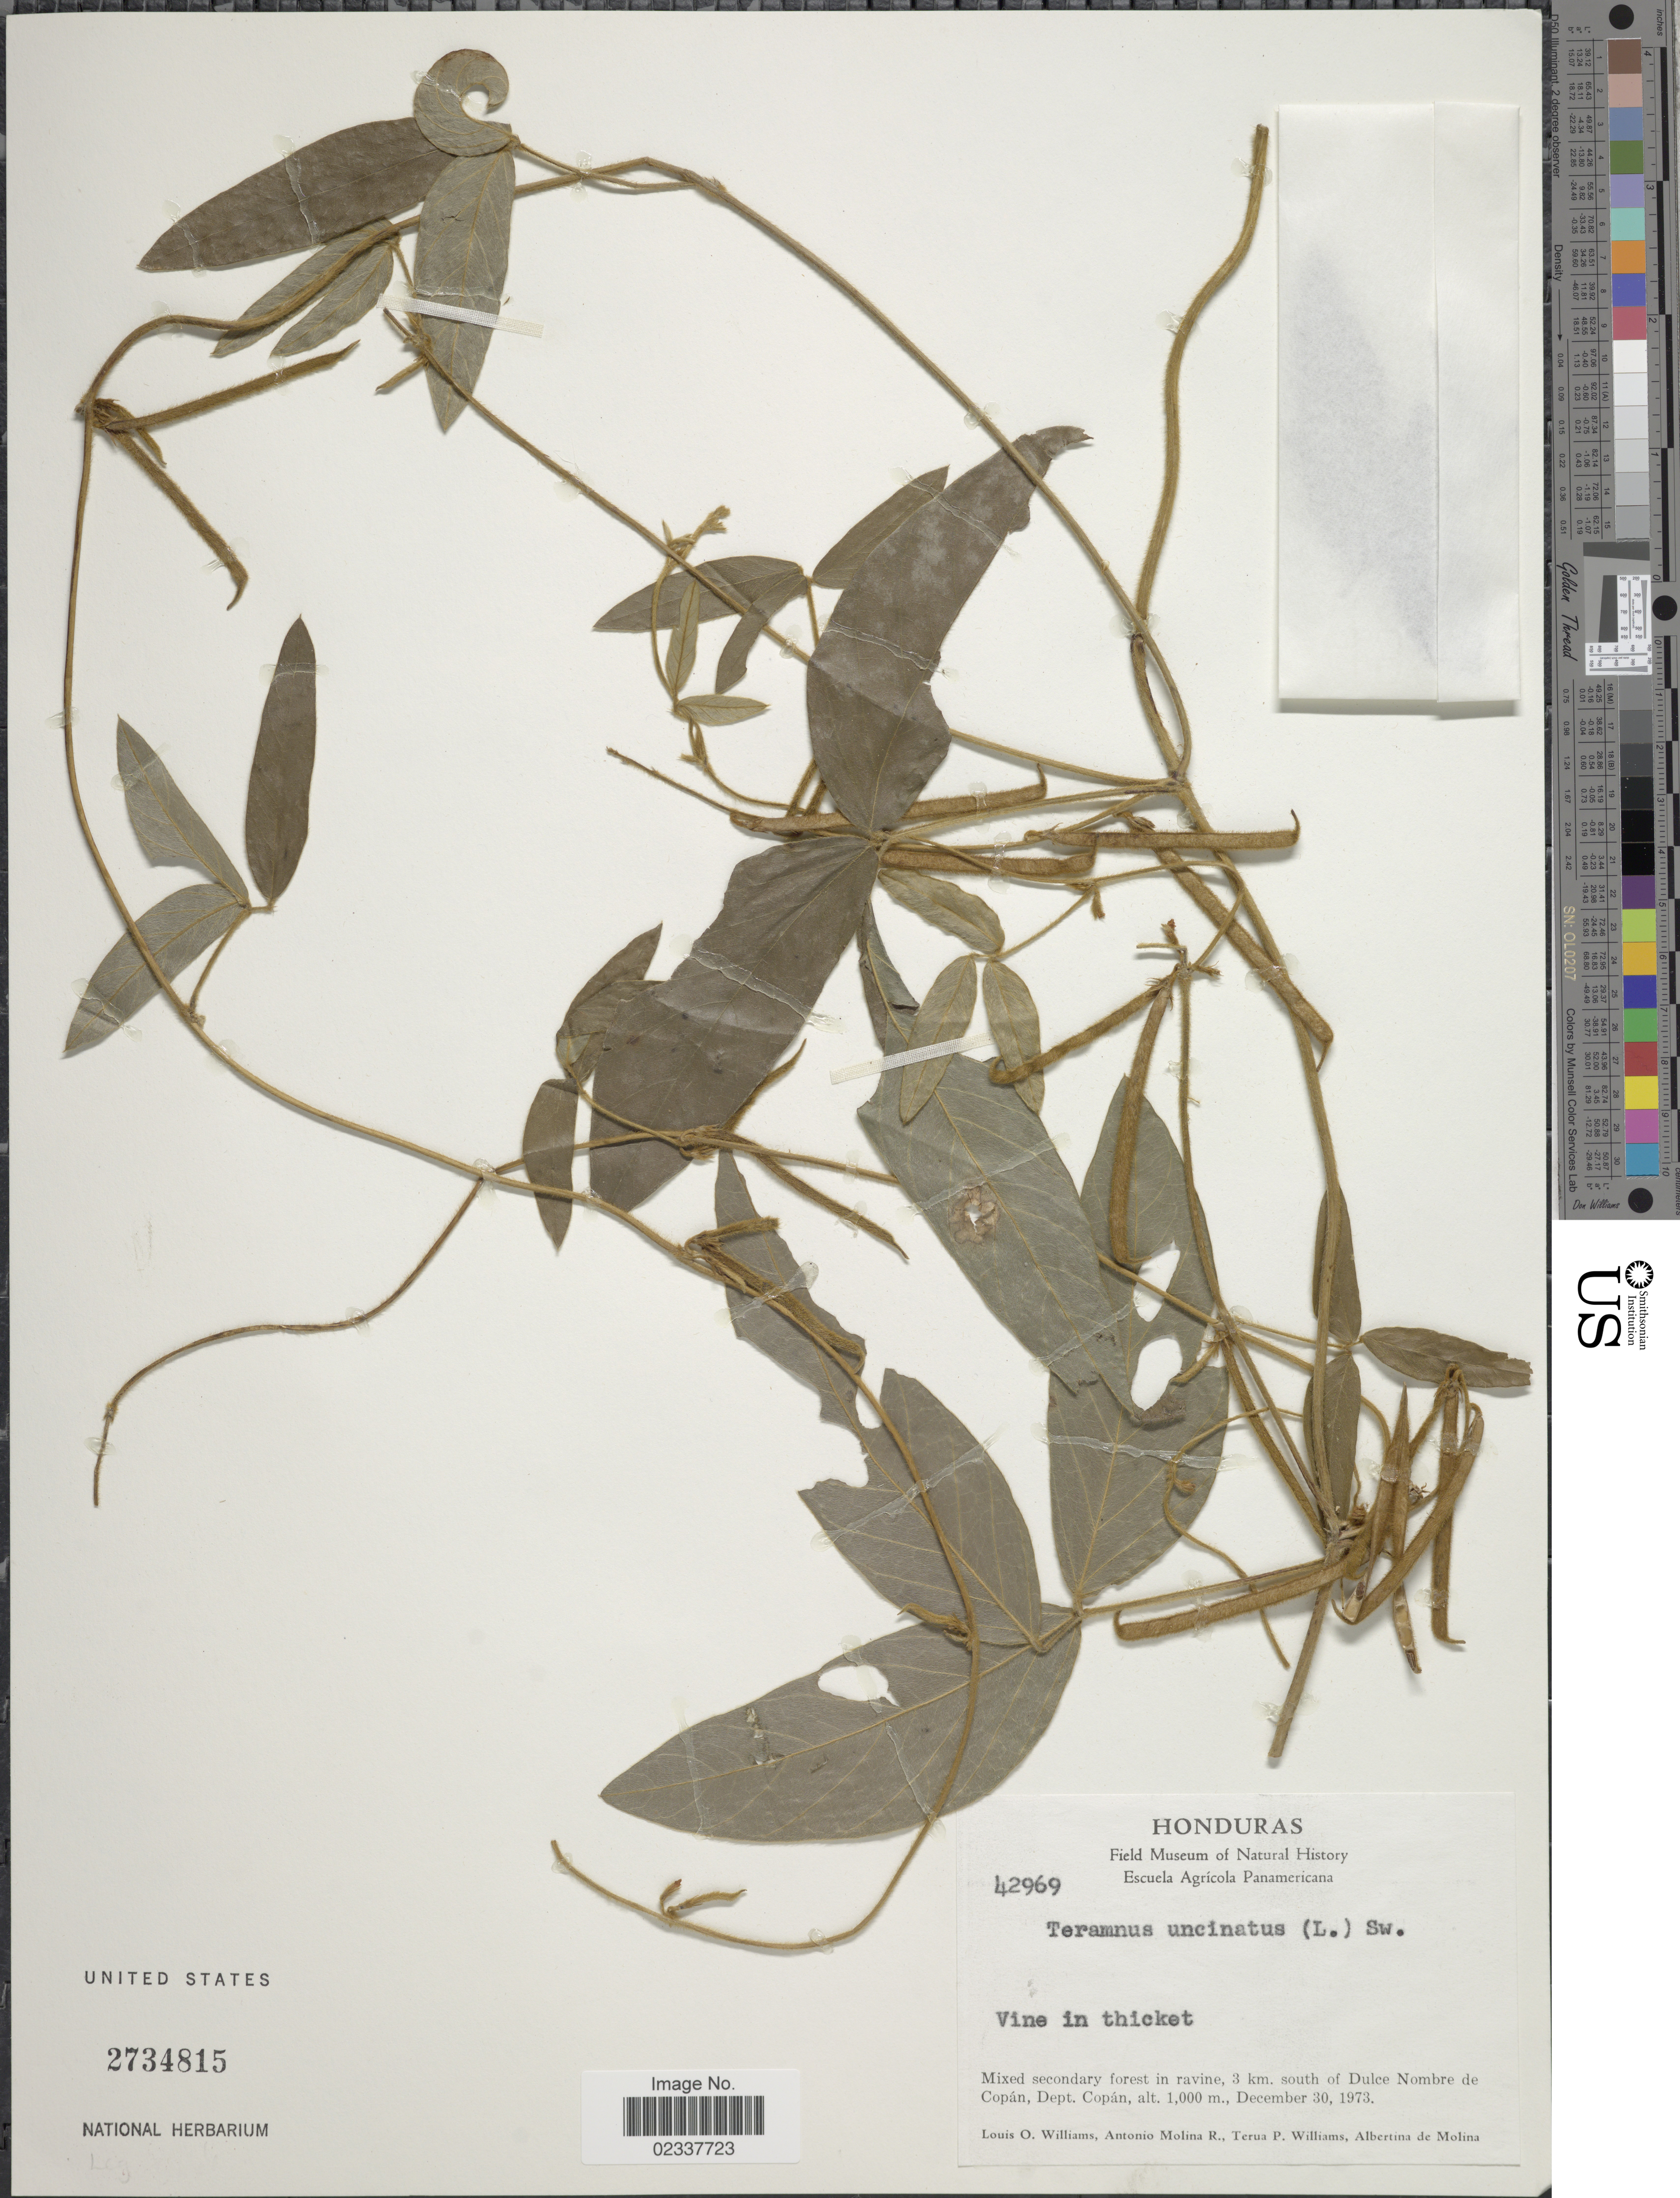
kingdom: Plantae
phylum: Tracheophyta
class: Magnoliopsida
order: Fabales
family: Fabaceae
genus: Teramnus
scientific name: Teramnus uncinatus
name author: (L.) Sw.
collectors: L. O. Williams, A. Molina R., T. P. Williams & A. R. Molina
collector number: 42969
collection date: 1973-12-30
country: Honduras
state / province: Copán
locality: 3 km south of Dulce Nombre de Copan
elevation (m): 1000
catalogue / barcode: US 2734815